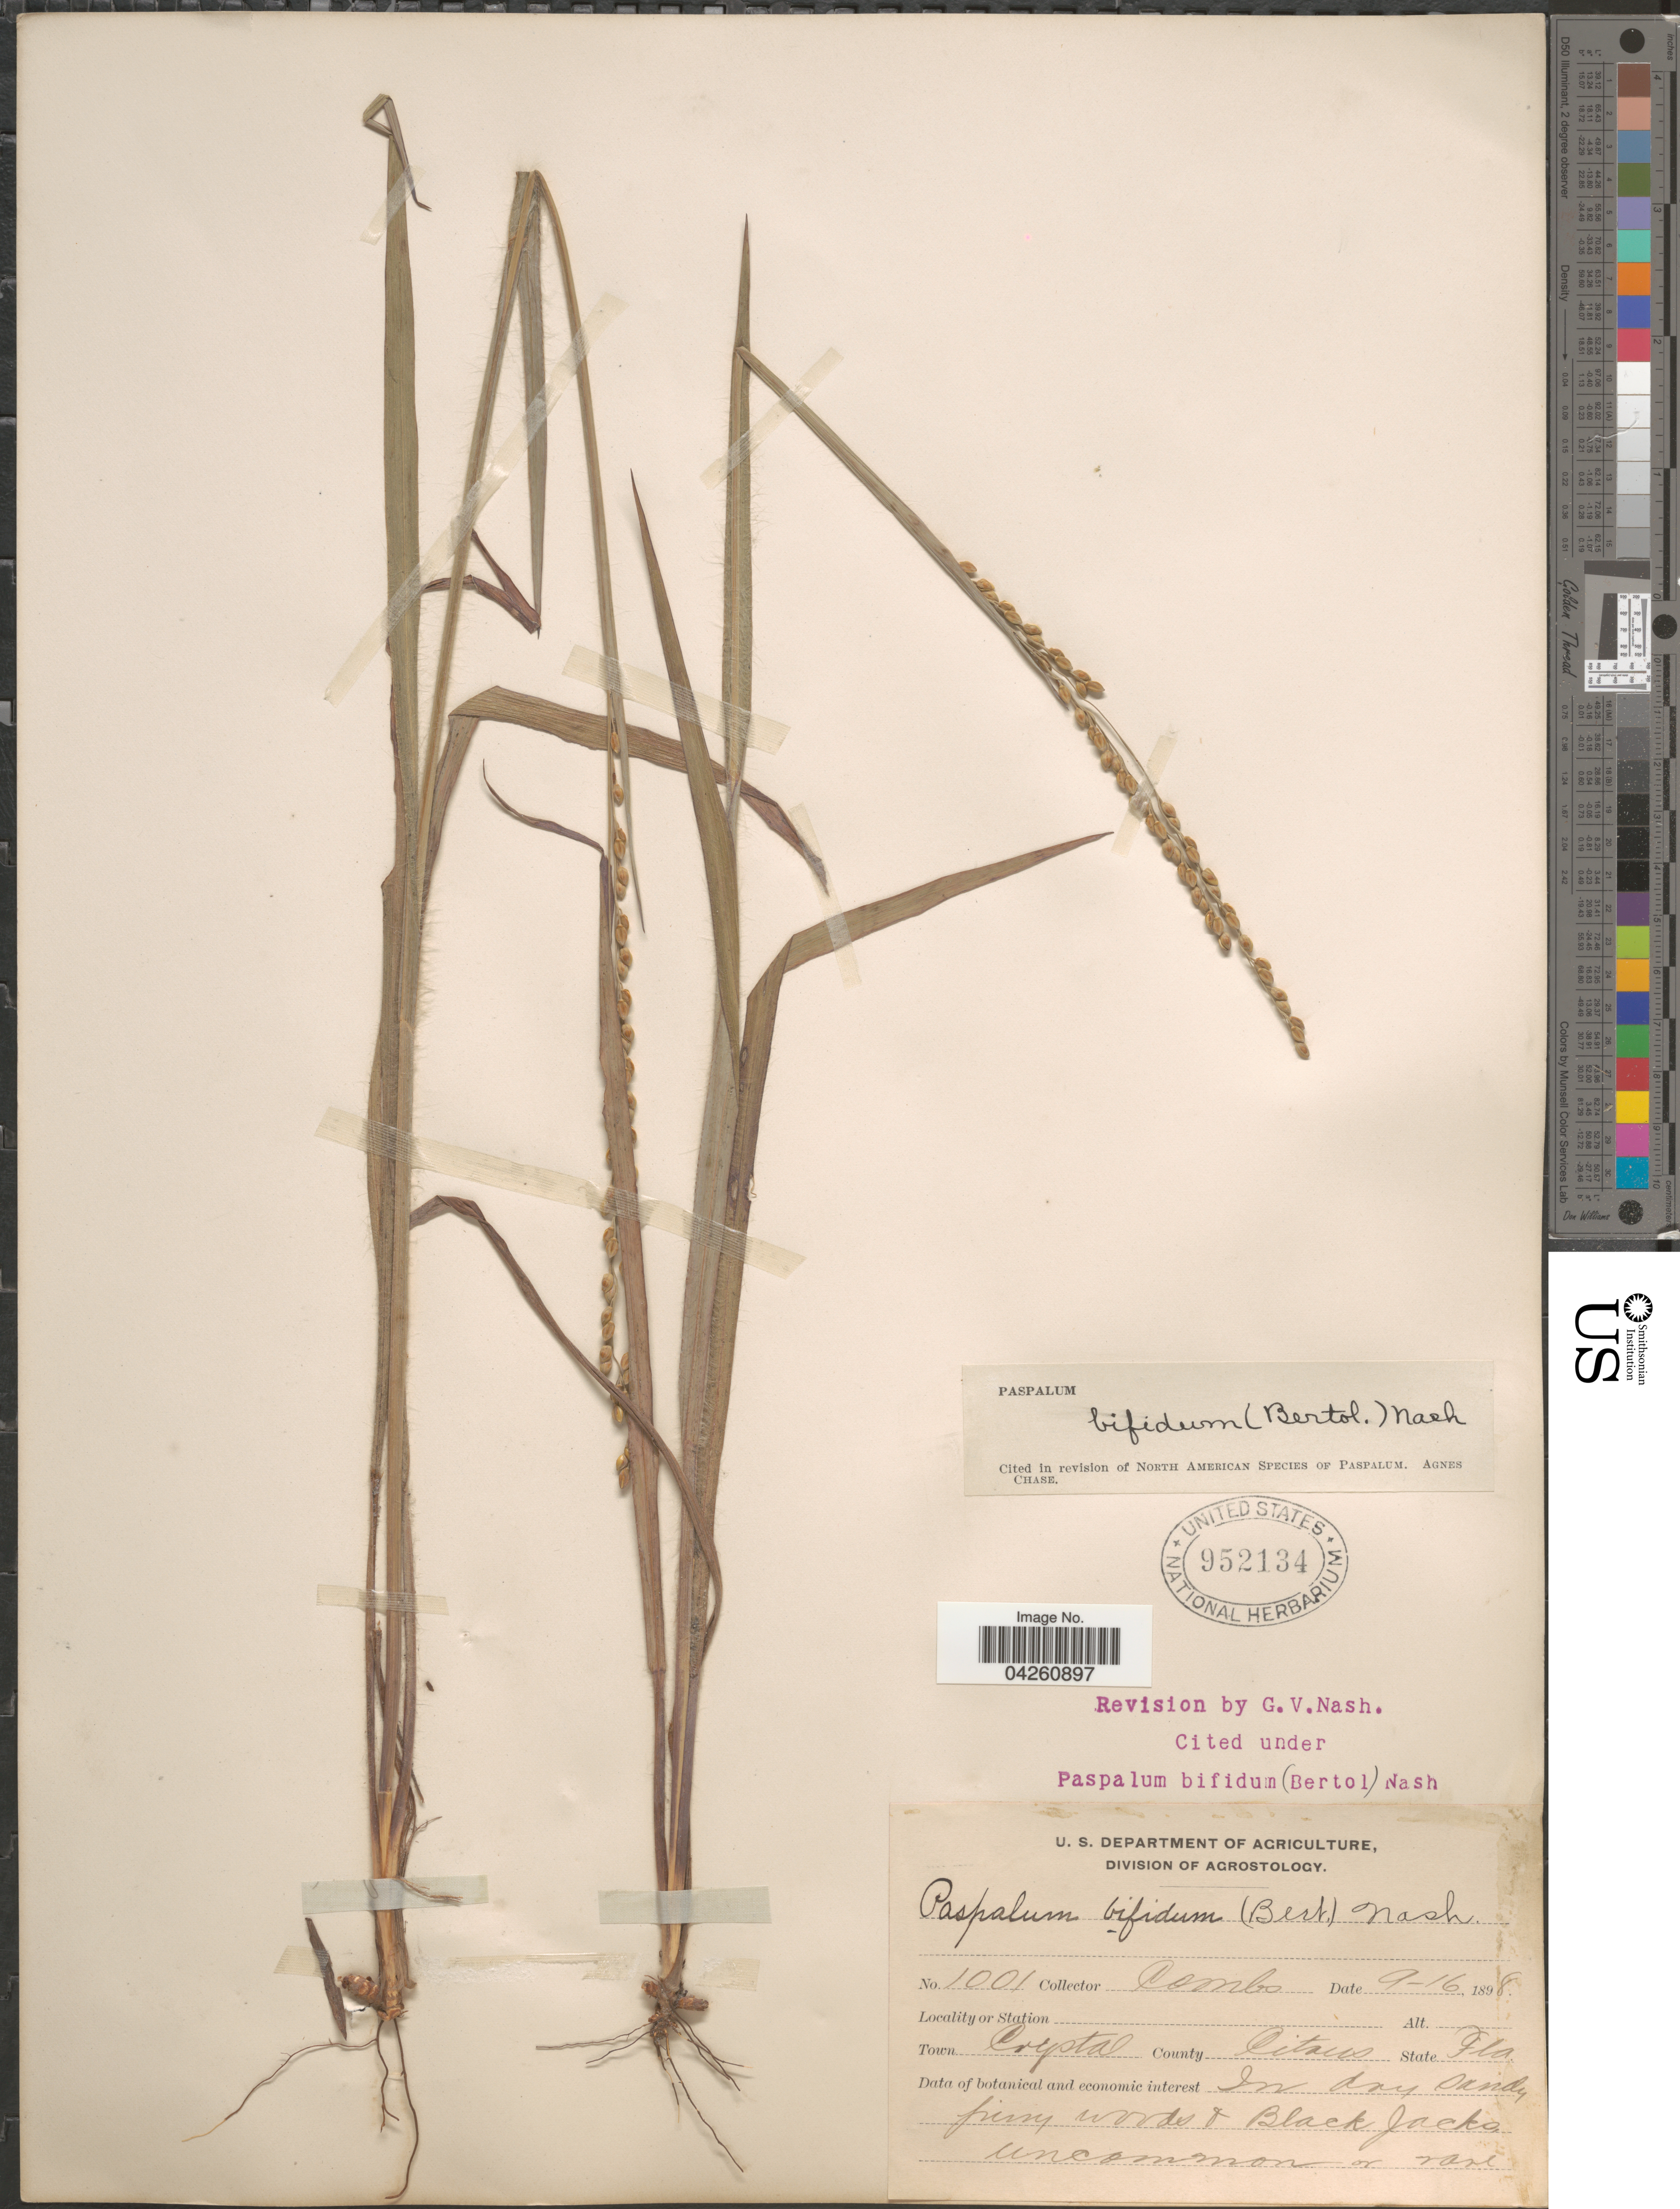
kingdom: Plantae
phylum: Tracheophyta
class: Liliopsida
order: Poales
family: Poaceae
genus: Paspalum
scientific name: Paspalum bifidum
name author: (Bertol.) Nash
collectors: -. Combs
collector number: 1001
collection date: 1898-09-16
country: United States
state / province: Florida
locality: Town Crystal. County Citrus.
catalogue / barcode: US 952134